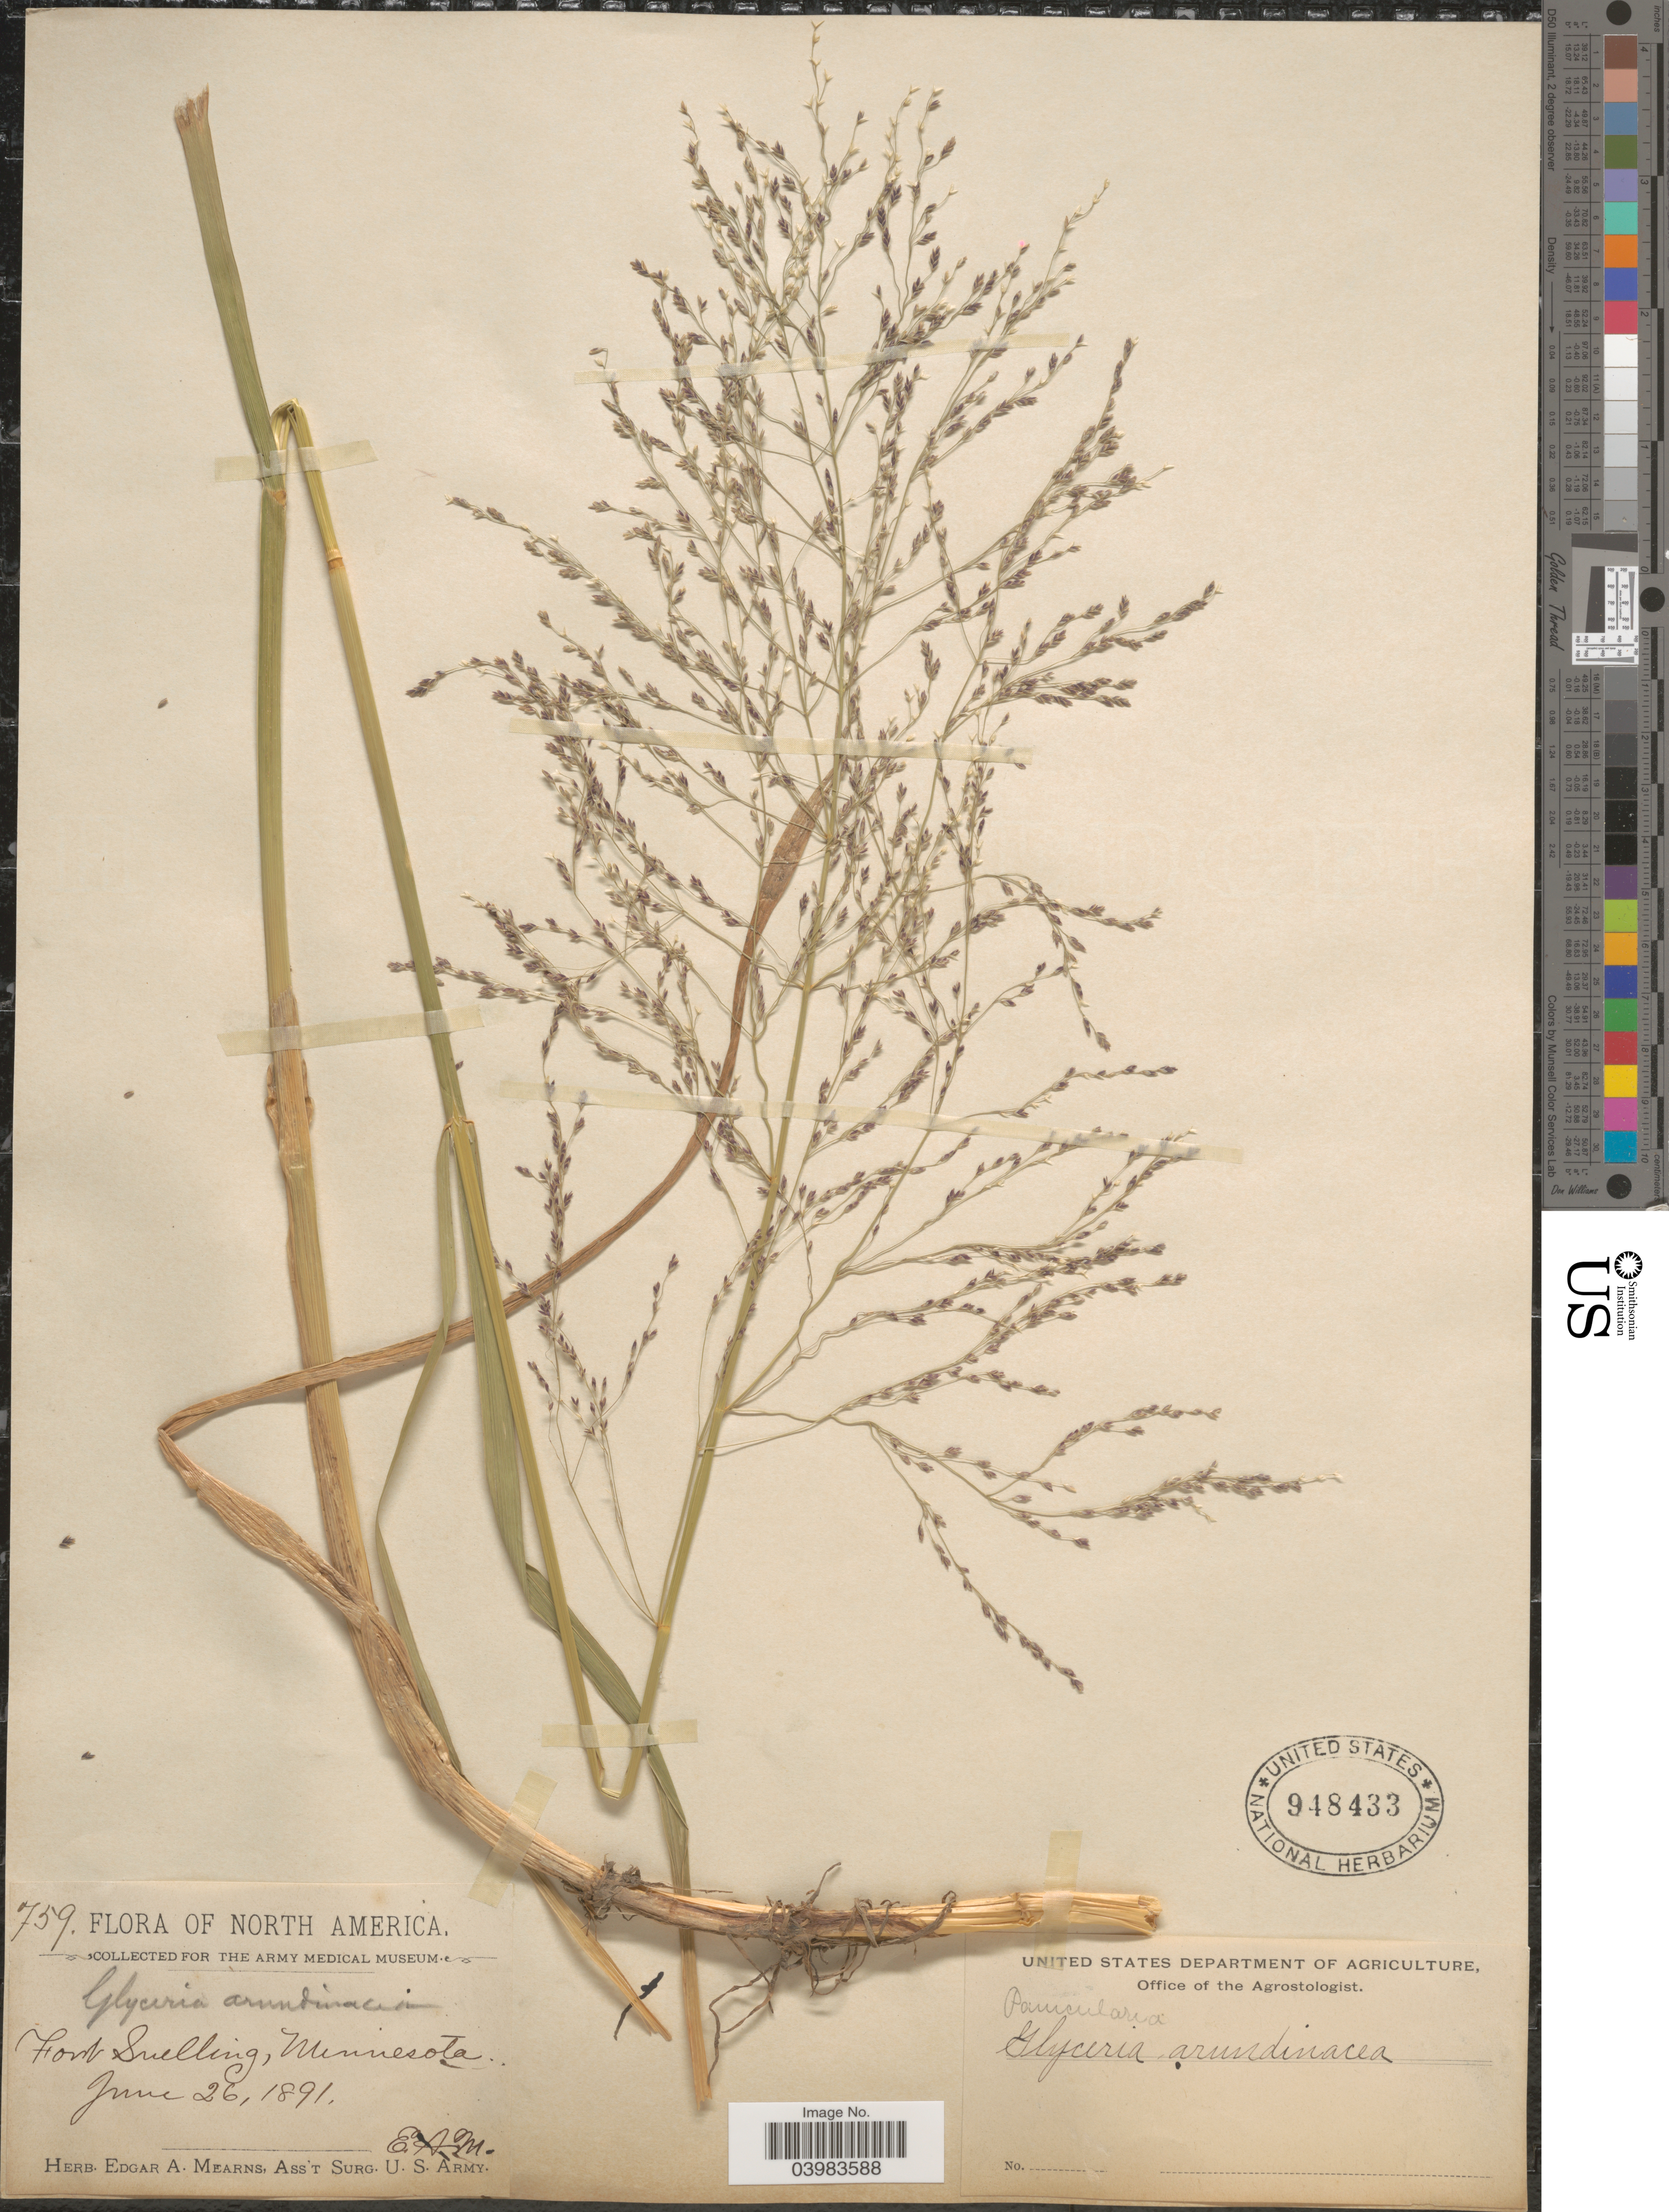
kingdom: Plantae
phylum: Tracheophyta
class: Liliopsida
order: Poales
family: Poaceae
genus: Glyceria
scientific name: Glyceria grandis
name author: S. Watson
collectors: E. A. Mearns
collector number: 759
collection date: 1891-06-26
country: United States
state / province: Minnesota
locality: Fort Snelling.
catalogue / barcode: US 948433